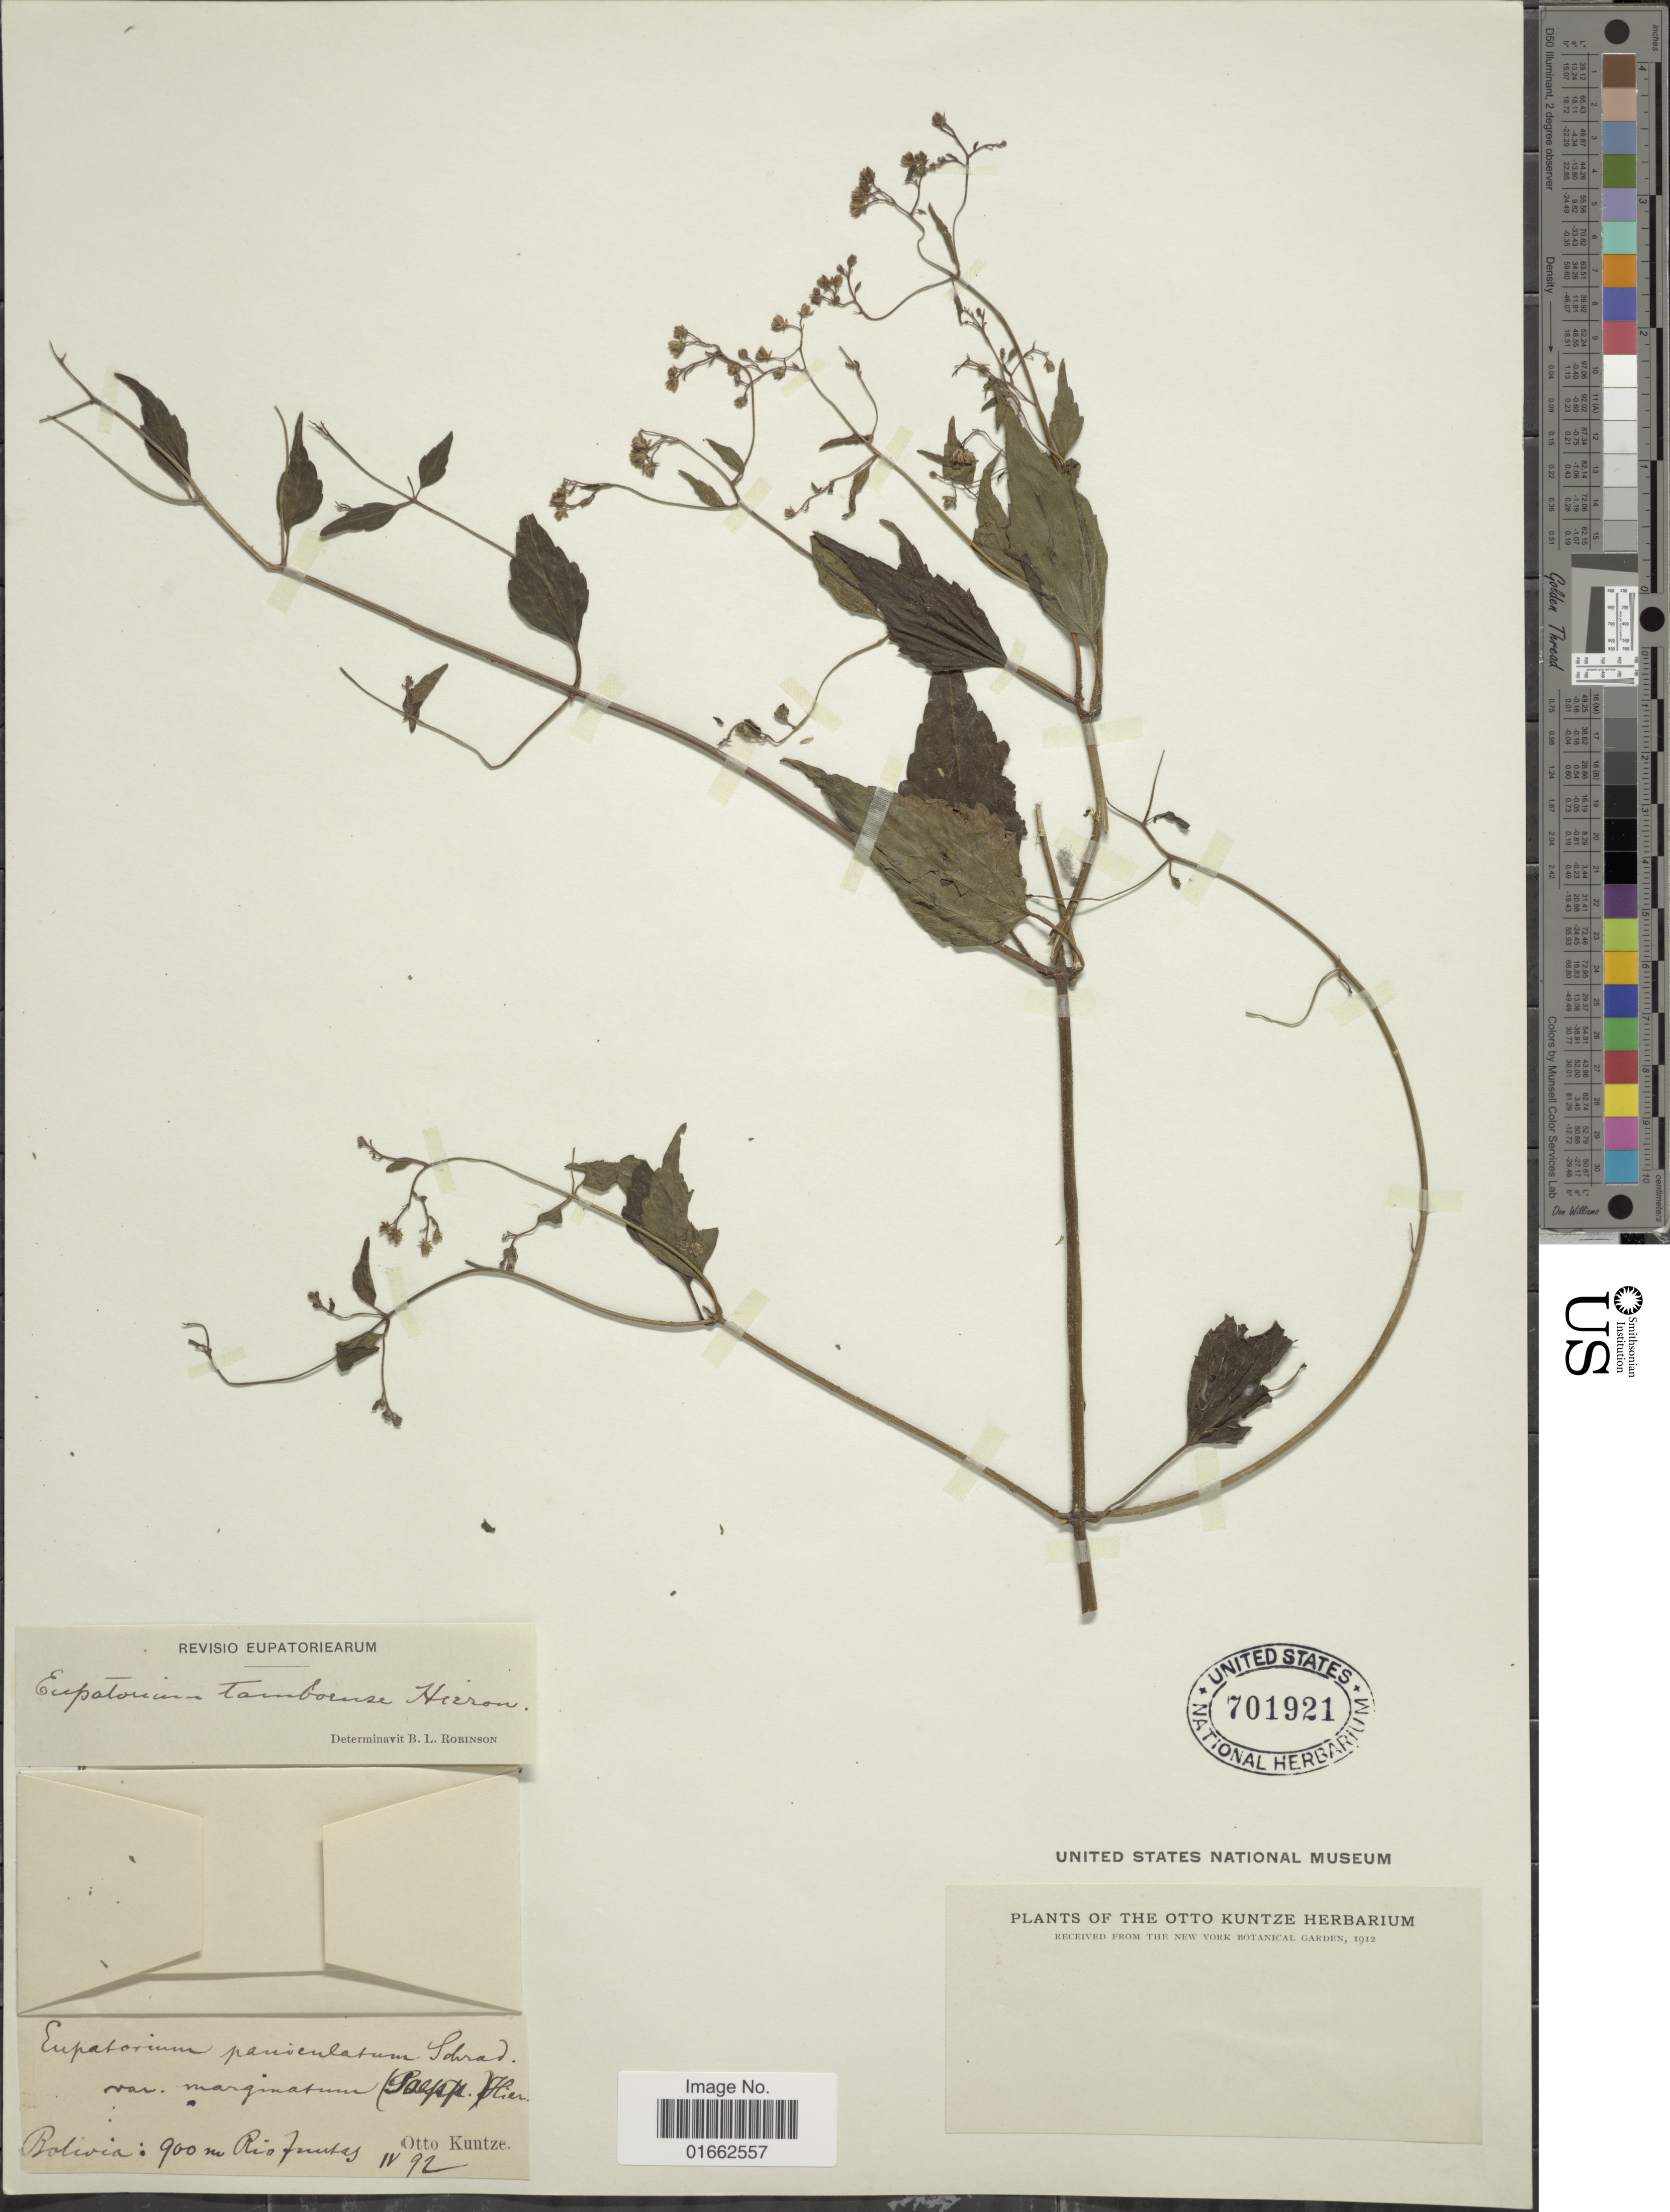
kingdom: Plantae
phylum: Tracheophyta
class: Magnoliopsida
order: Asterales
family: Asteraceae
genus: Fleischmannia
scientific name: Fleischmannia sp.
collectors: C.E.O. Kuntze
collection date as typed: Transcribed d/m/y: /4/92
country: Bolivia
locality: Rio Juntas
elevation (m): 900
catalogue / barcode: US 701921